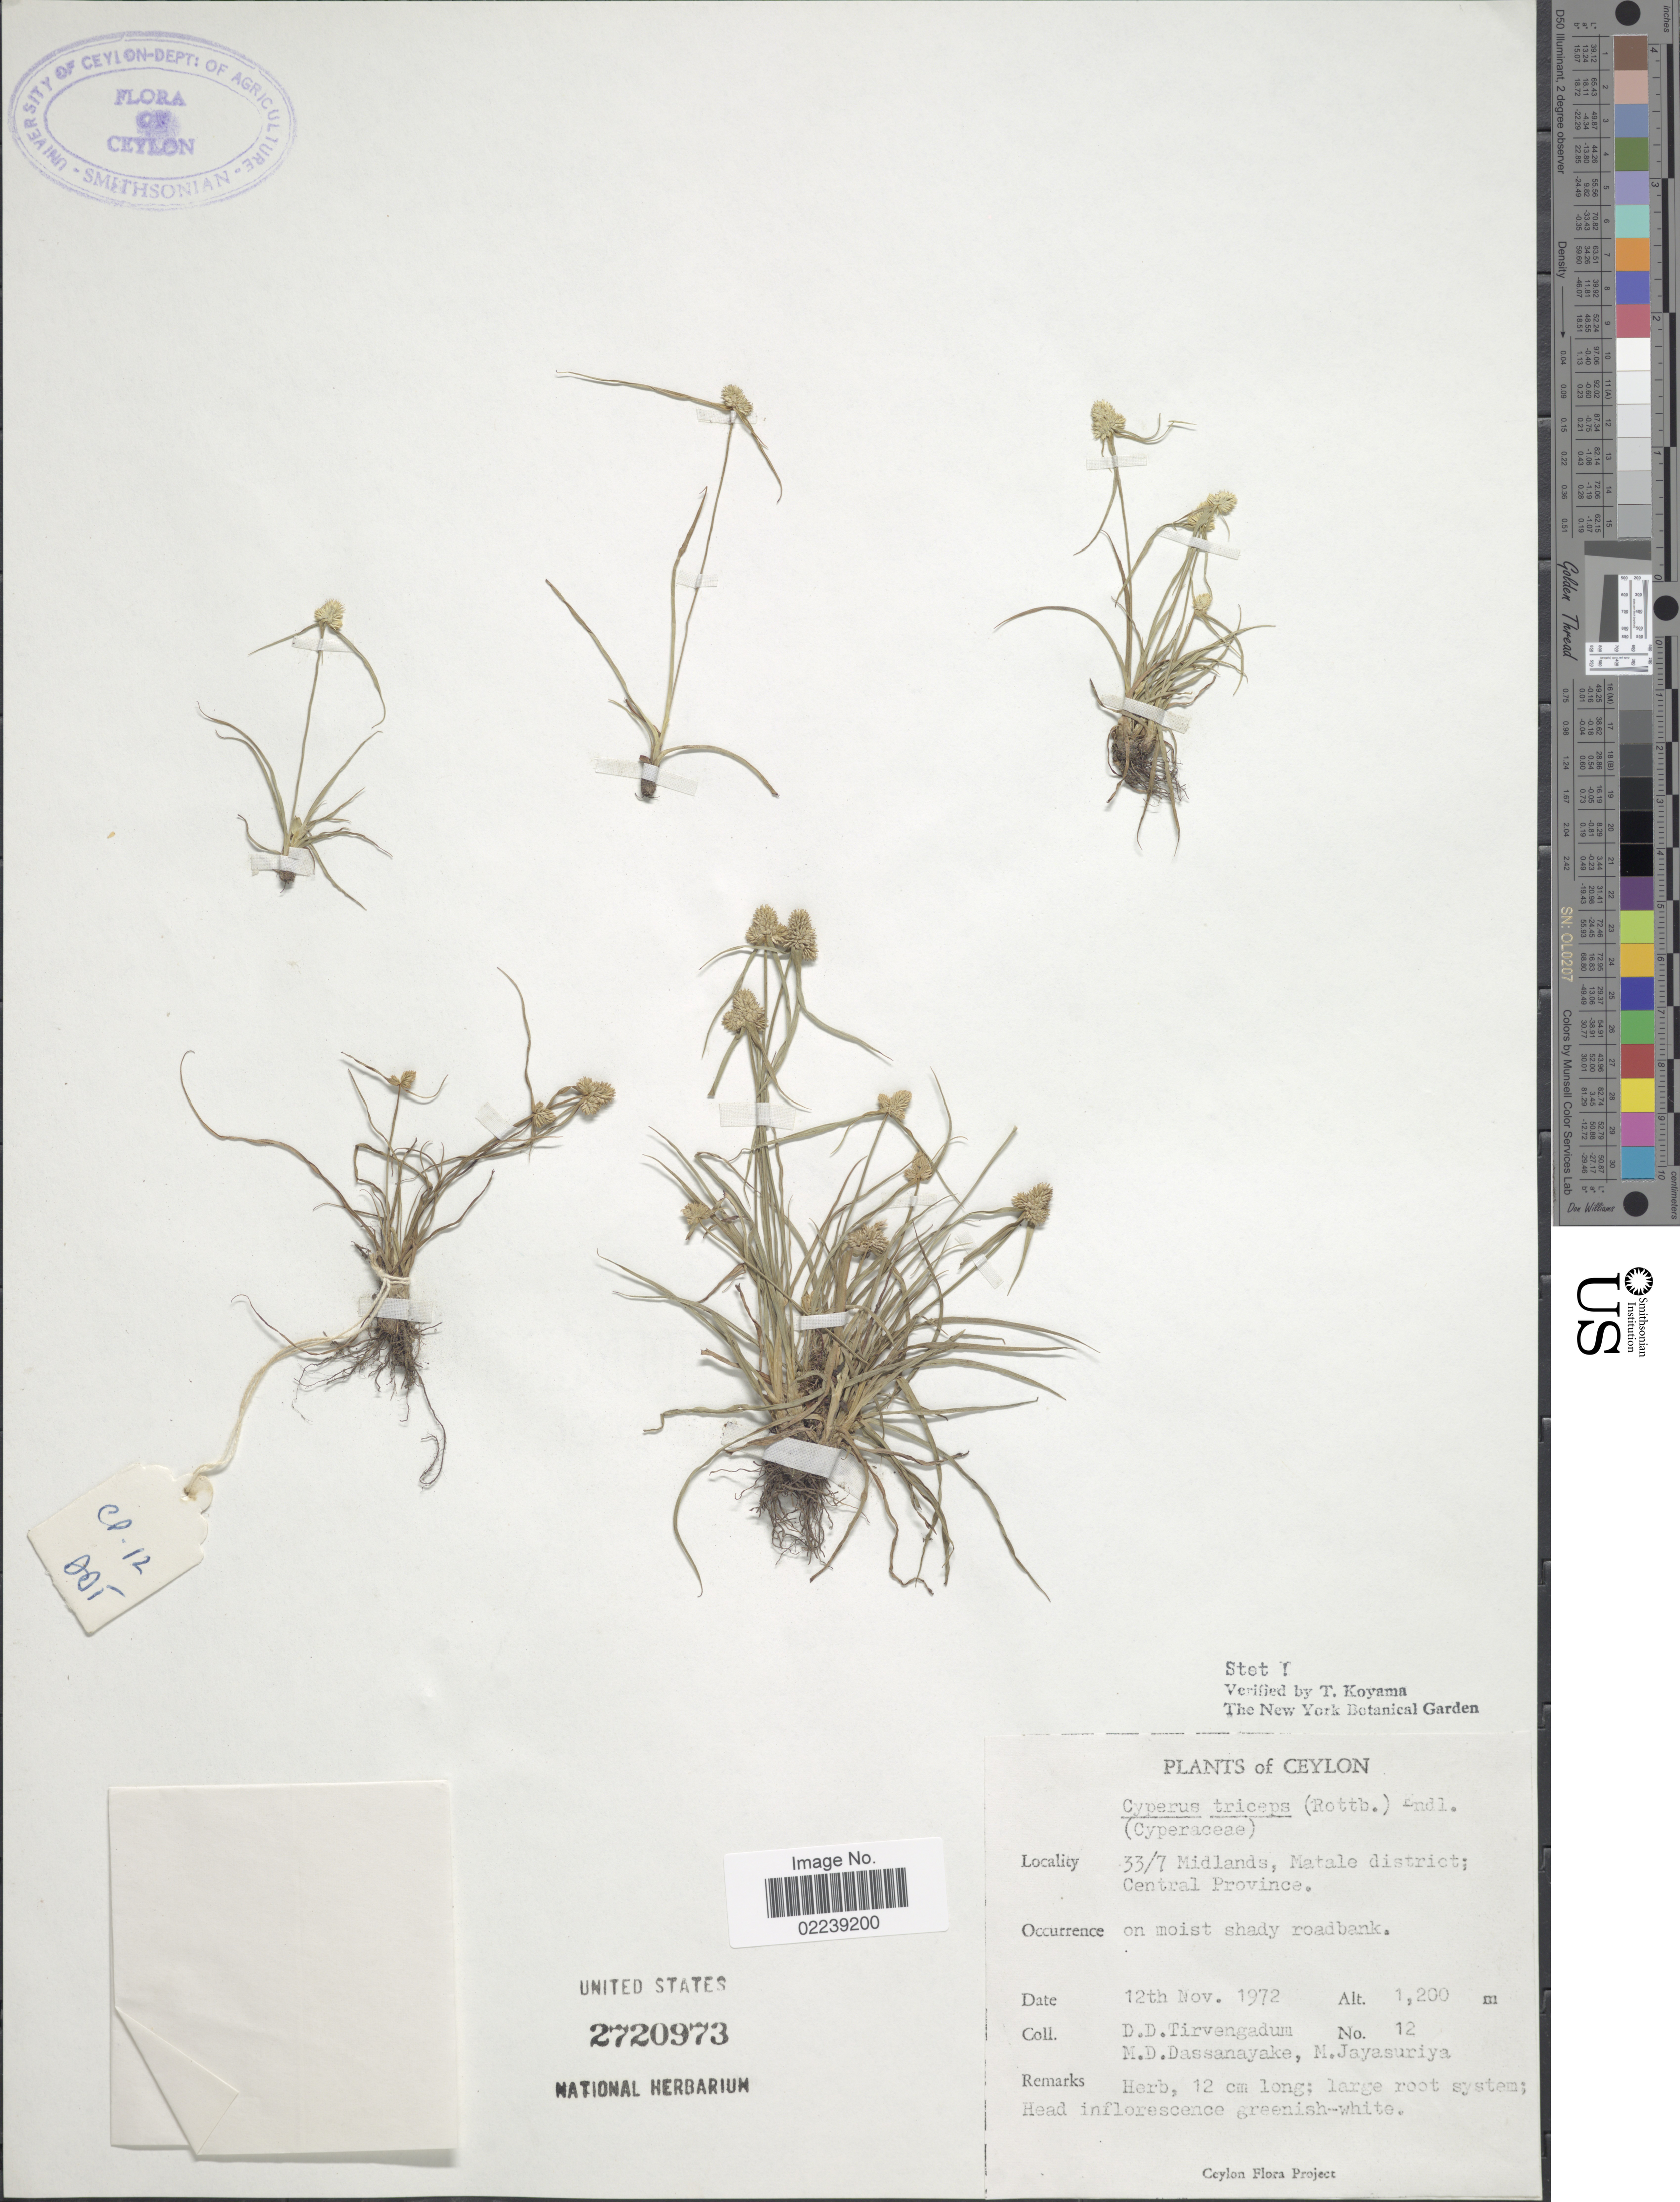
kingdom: Plantae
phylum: Tracheophyta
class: Liliopsida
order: Poales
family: Cyperaceae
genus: Cyperus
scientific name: Cyperus tenuifolius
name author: (Steud.) Dandy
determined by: Strong, M. T., (US), Smithsonian Institution - National Museum of Natural History (UNITED STATES)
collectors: D. Tirvengadum, M. D. Dassanayake & M. Jayasuria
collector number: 12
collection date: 1972-11-12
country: Sri Lanka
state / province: Central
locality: Ceylon. 33/7 Midlands, Matale district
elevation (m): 1200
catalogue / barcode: US 2720973